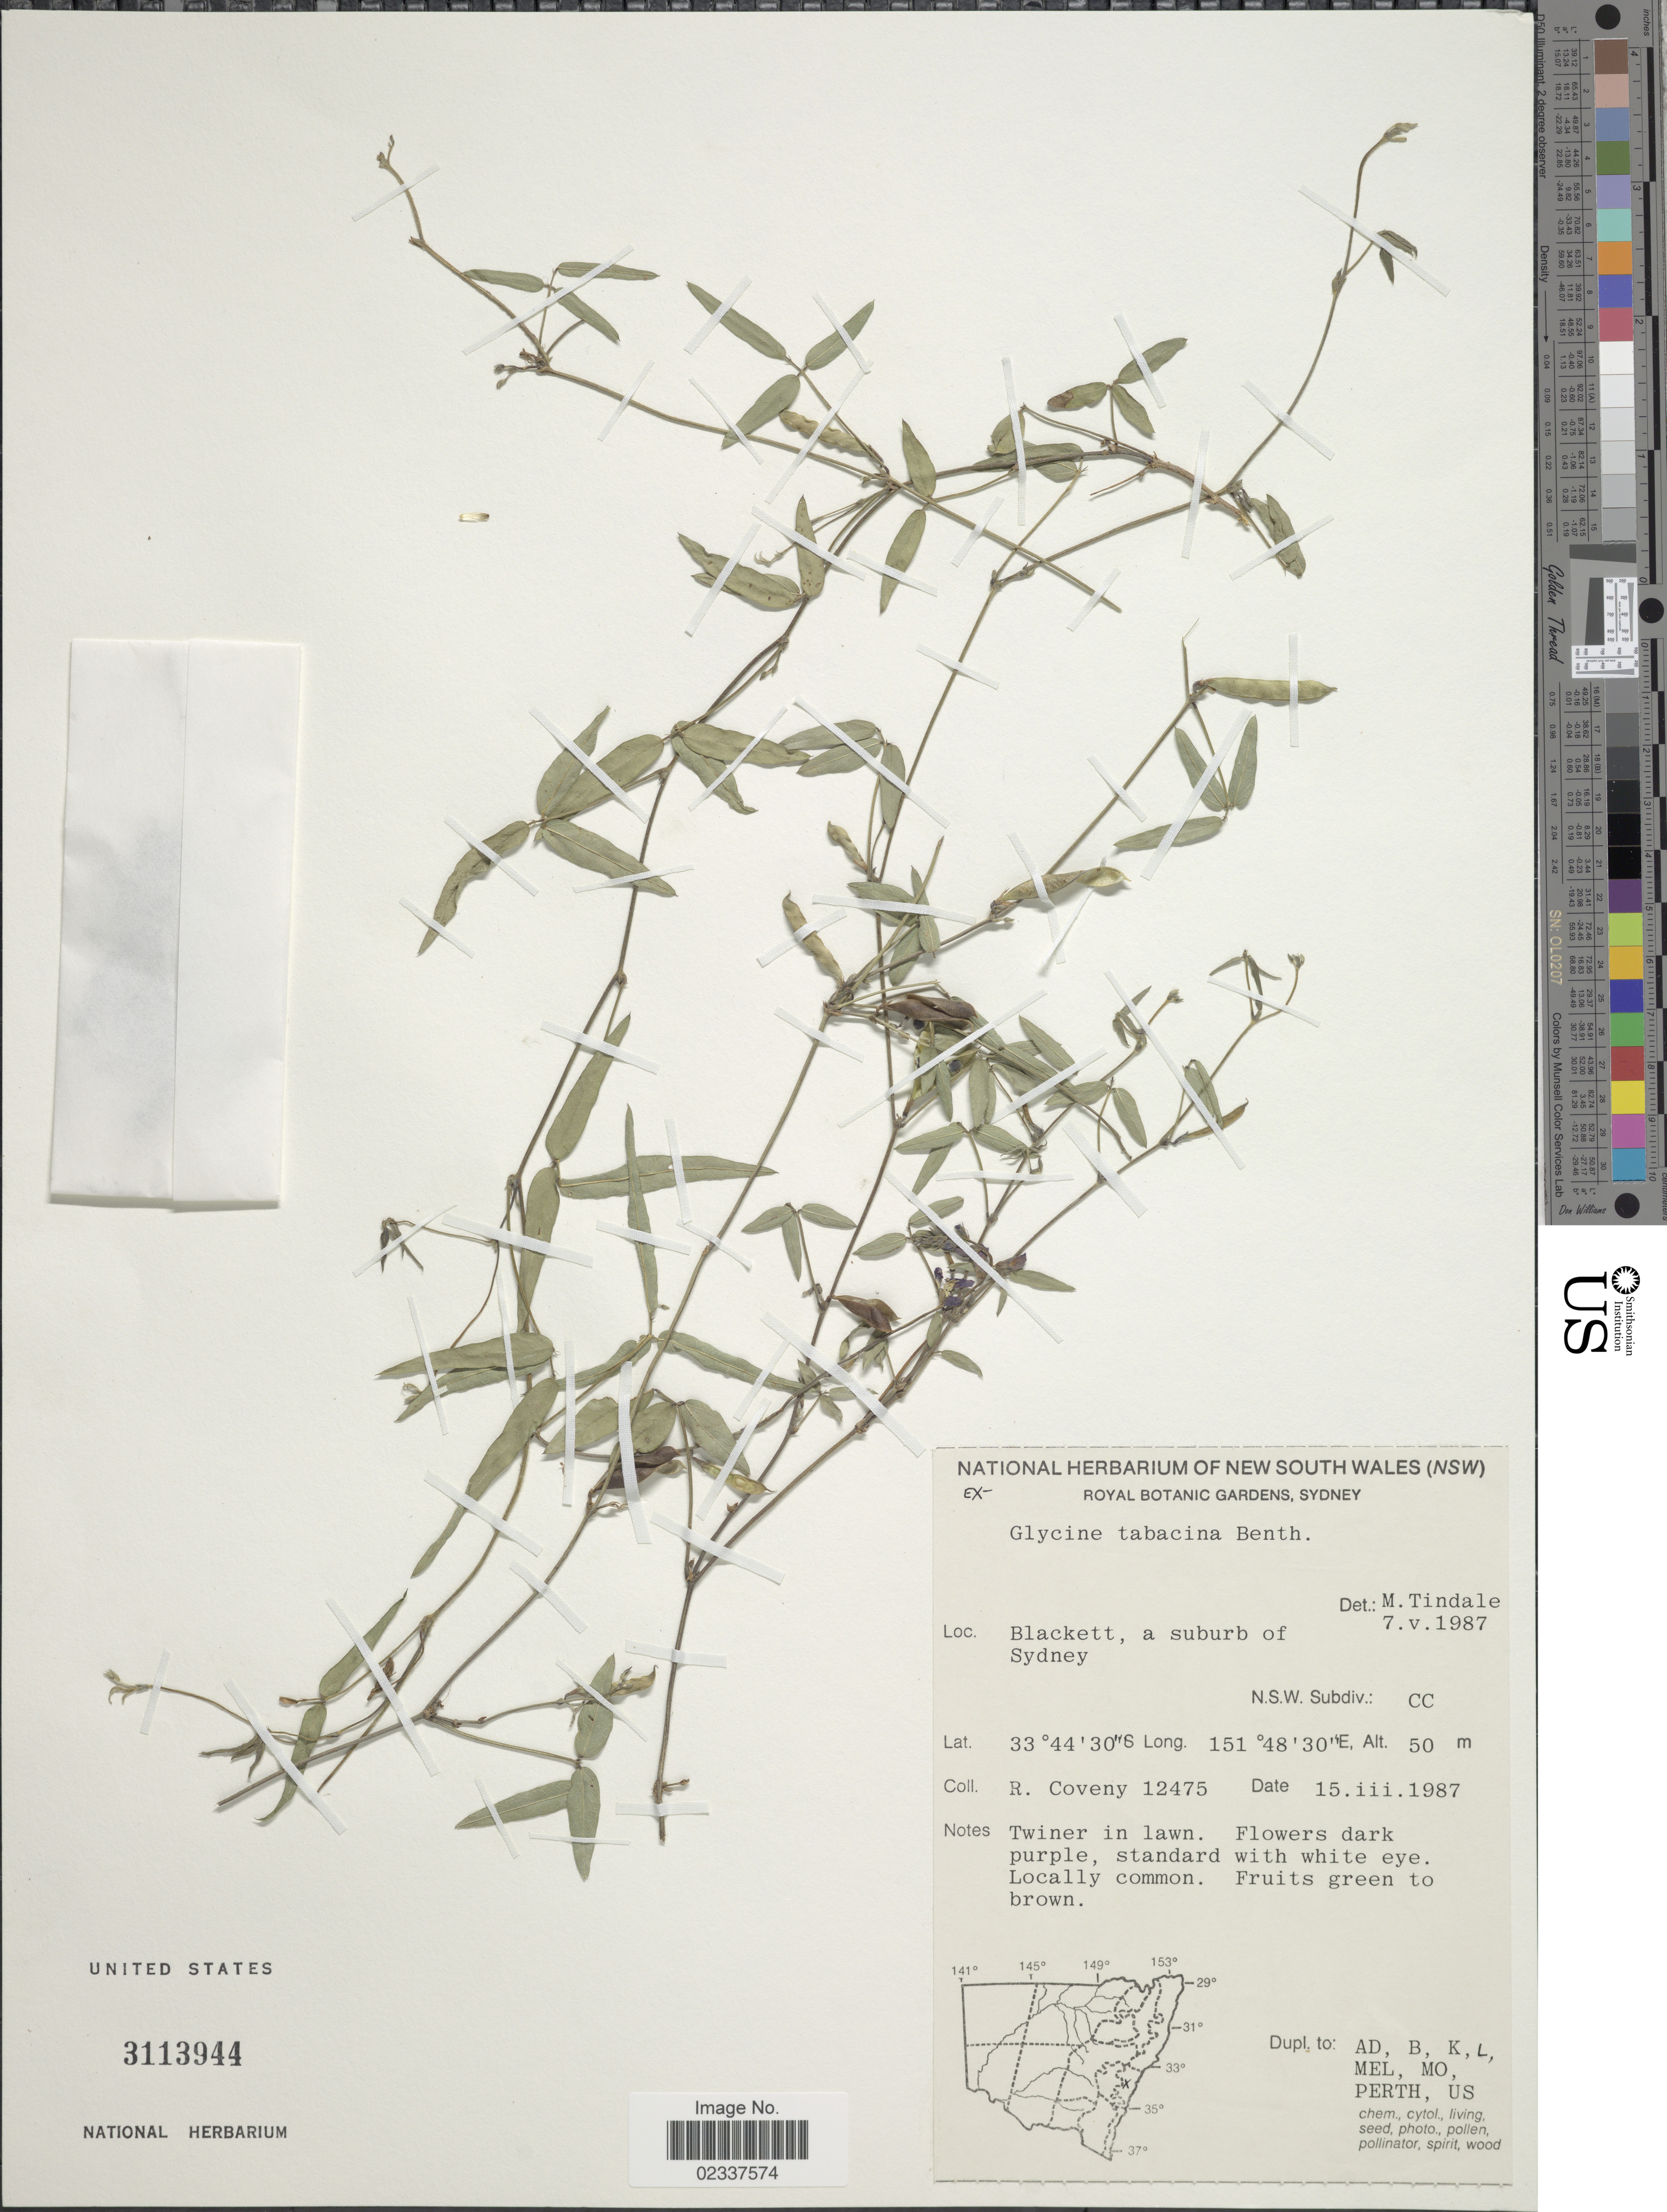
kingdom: Plantae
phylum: Tracheophyta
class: Magnoliopsida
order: Fabales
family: Fabaceae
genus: Glycine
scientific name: Glycine tabacina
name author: (Labill.) Benth.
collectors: R. Coveny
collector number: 12475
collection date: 1987-03-15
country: Australia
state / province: New South Wales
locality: Blackett, a suburb of Sydney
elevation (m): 50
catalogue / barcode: US 3113944